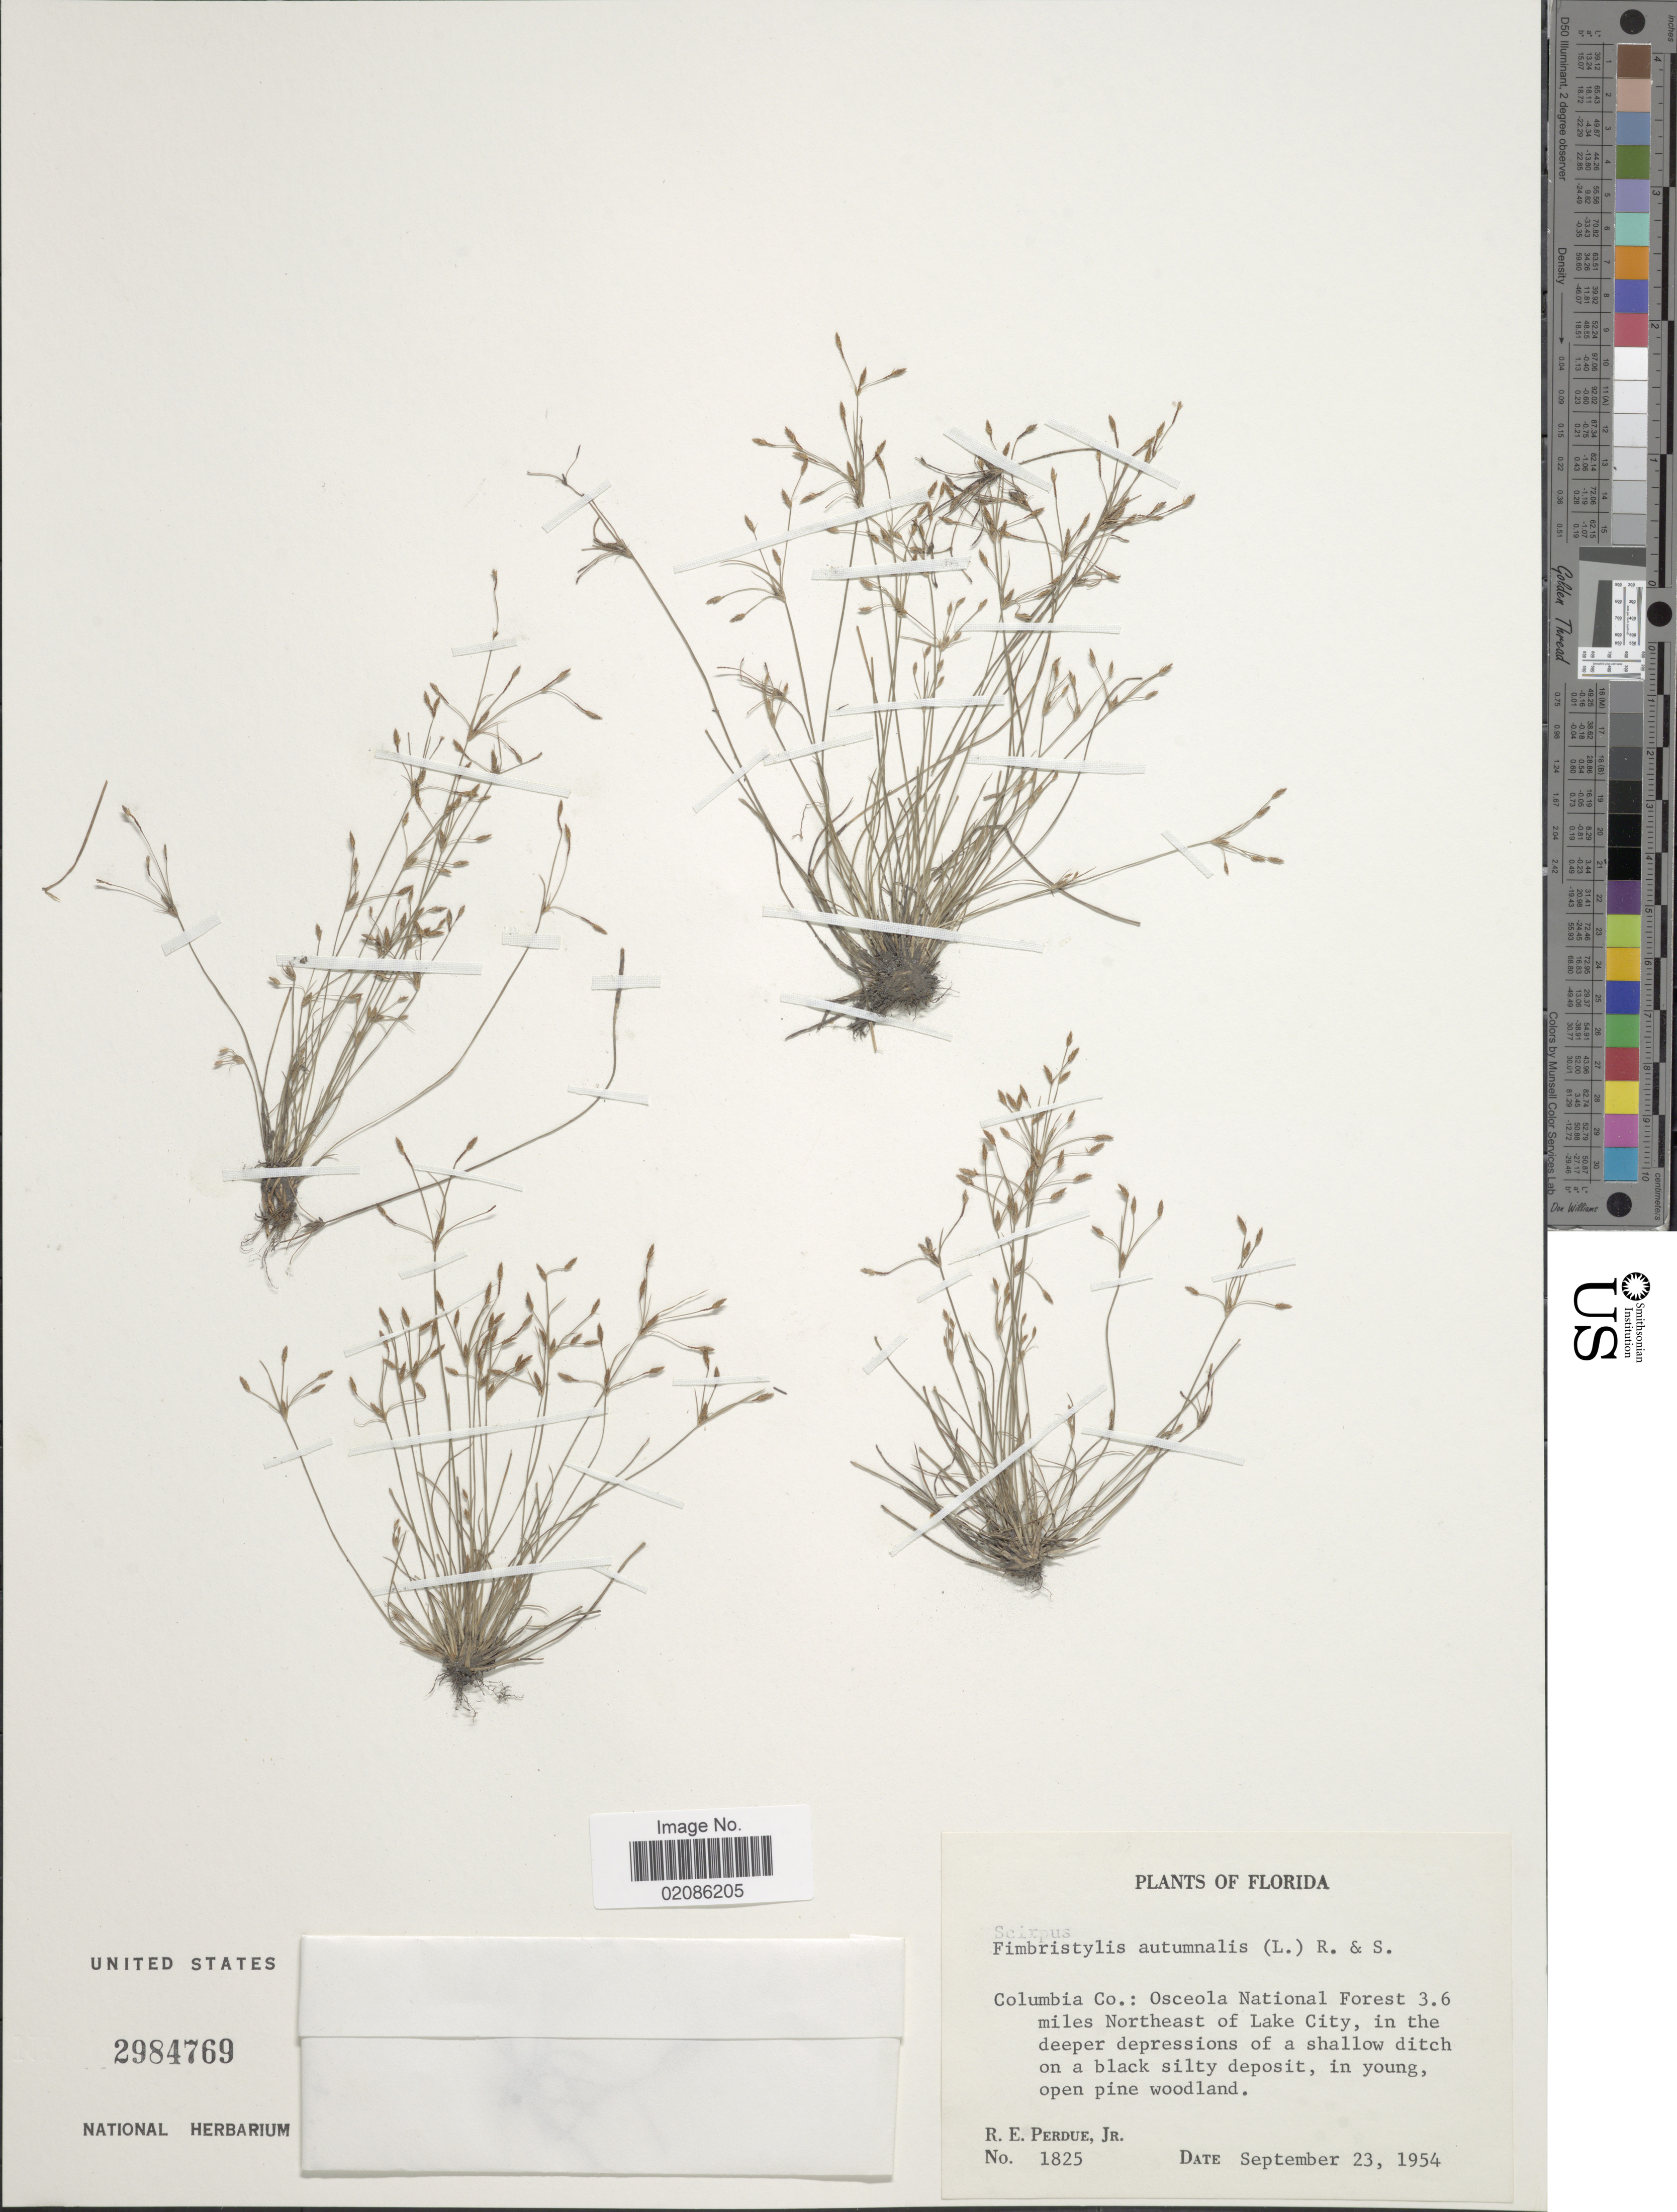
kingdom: Plantae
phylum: Tracheophyta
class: Liliopsida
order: Poales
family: Cyperaceae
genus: Fimbristylis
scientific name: Fimbristylis autumnalis (L.) Roem. & Schult.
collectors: R. E. Perdue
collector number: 1825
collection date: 1954-09-23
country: United States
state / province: Florida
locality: Columbia Co: Osceola National Forest 3.6 miles Northeast of Lake City, in the deeper depressions of a shallow ditch on a black silty deposit, in young, open pine woodland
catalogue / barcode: US 2984769